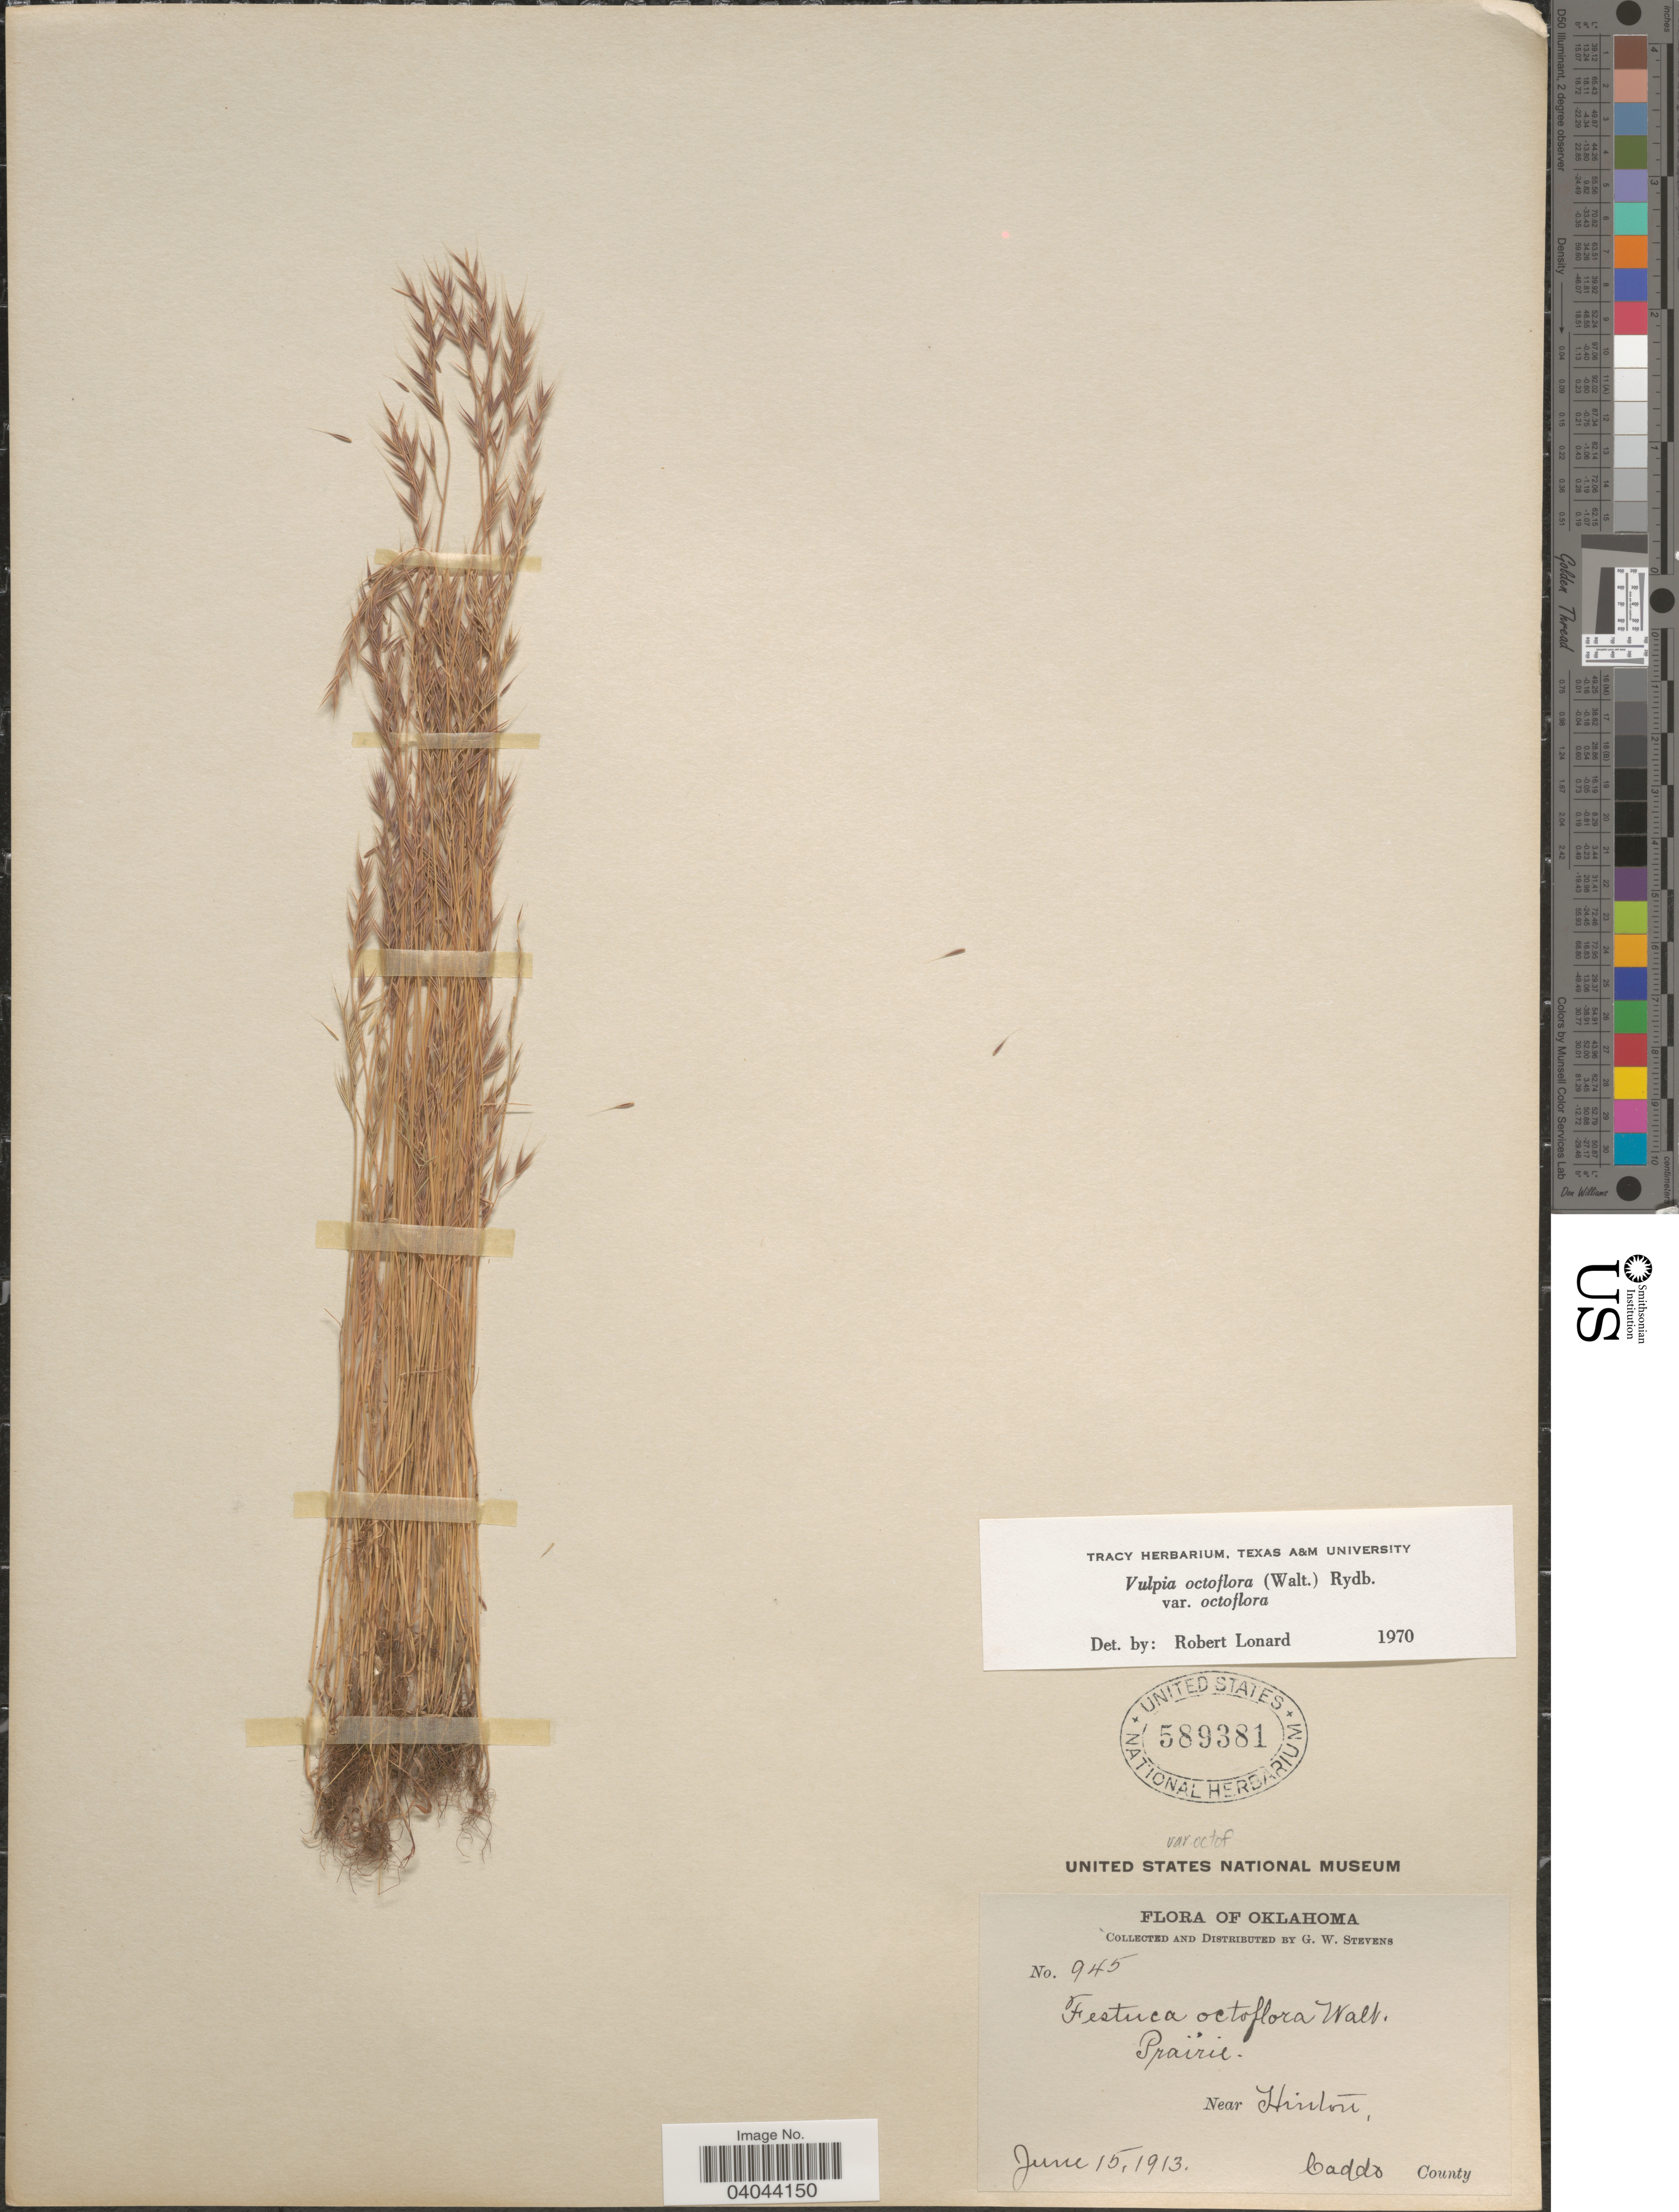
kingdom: Plantae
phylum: Tracheophyta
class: Liliopsida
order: Poales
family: Poaceae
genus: Festuca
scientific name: Festuca octoflora var. octoflora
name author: Walter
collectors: G. W. Stevens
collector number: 945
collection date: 1913-06-15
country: United States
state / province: Oklahoma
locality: Near Hinton, Caddo County.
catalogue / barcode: US 589381